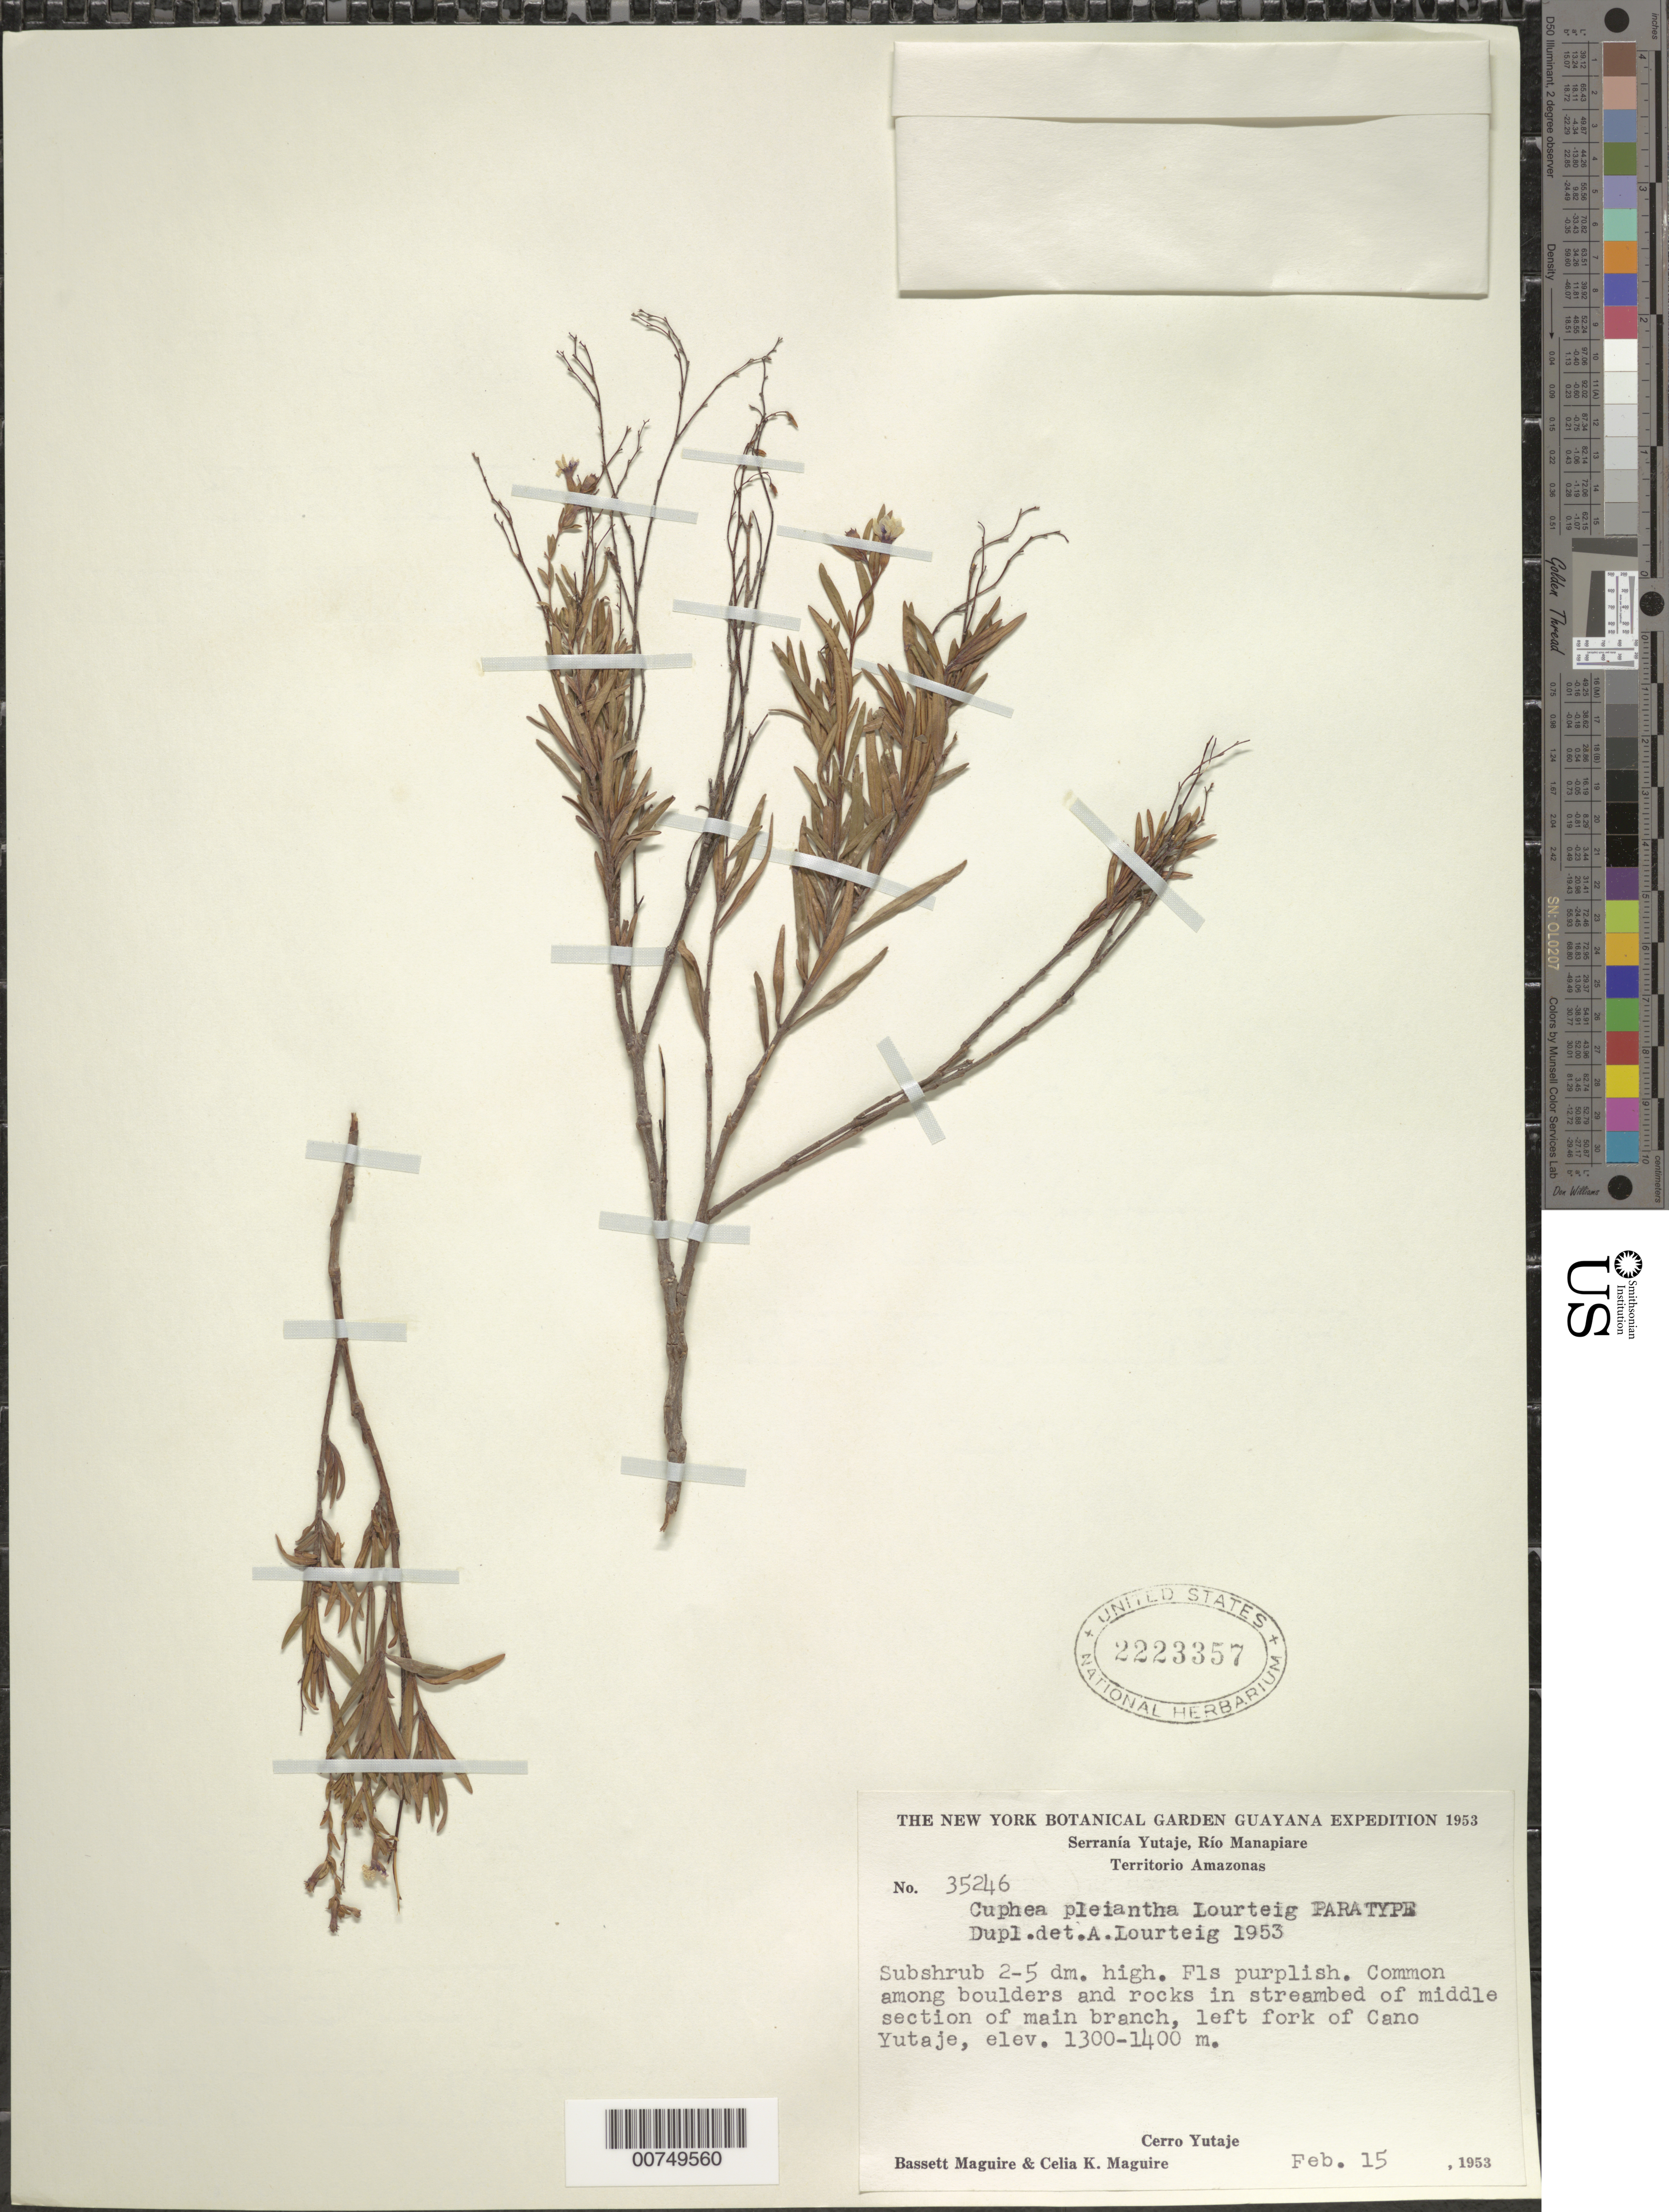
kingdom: Plantae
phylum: Tracheophyta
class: Magnoliopsida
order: Myrtales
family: Lythraceae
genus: Cuphea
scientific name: Cuphea pleiantha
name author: Lourteig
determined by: Lourteig, A.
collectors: B. Maguire & C. K. Maguire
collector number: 35246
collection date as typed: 15-Feb-53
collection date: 1953-02-15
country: Venezuela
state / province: Amazonas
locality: Serranía Yutajé, Río Manapiare, along left fork Caño Yutajé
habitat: Among boulders and rocks in streambed of middle section of main branch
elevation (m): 1300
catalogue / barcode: US 2223357